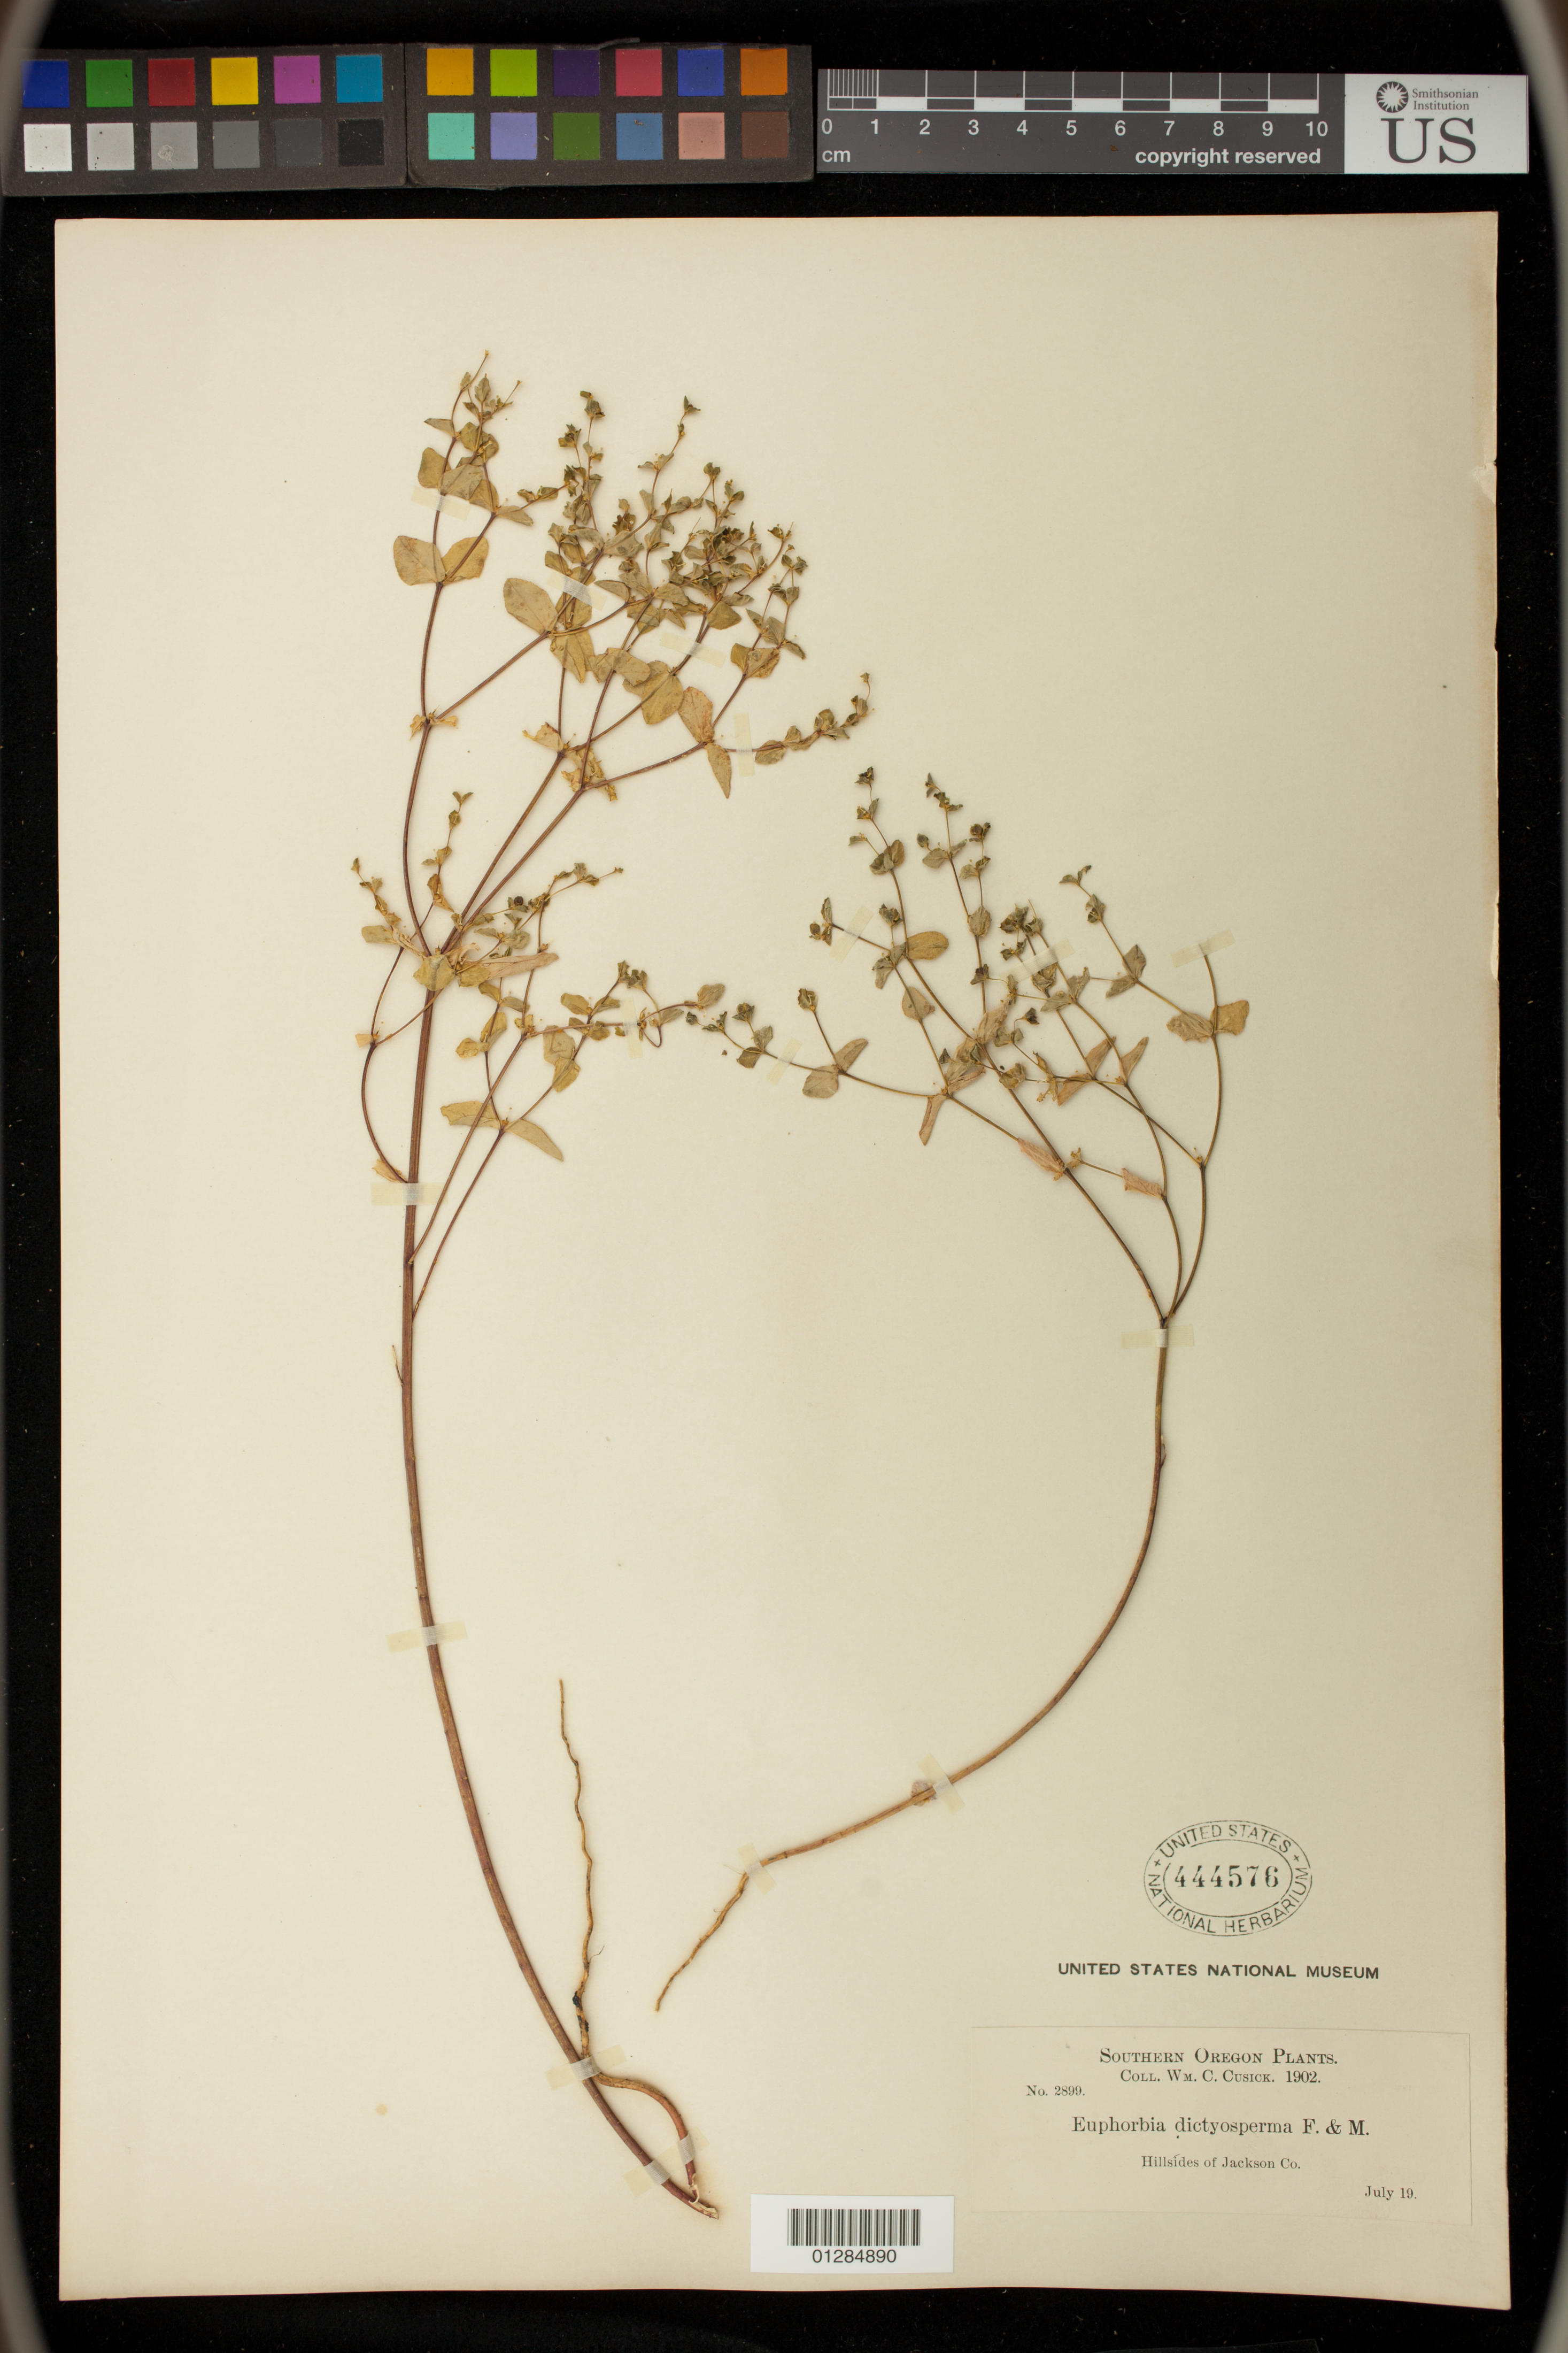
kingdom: Plantae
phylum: Tracheophyta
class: Magnoliopsida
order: Malpighiales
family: Euphorbiaceae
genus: Euphorbia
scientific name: Euphorbia spathulata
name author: Lam.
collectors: W. C. Cusick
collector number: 2899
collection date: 1902-07-19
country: United States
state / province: Oregon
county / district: Jackson County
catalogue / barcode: US 444576